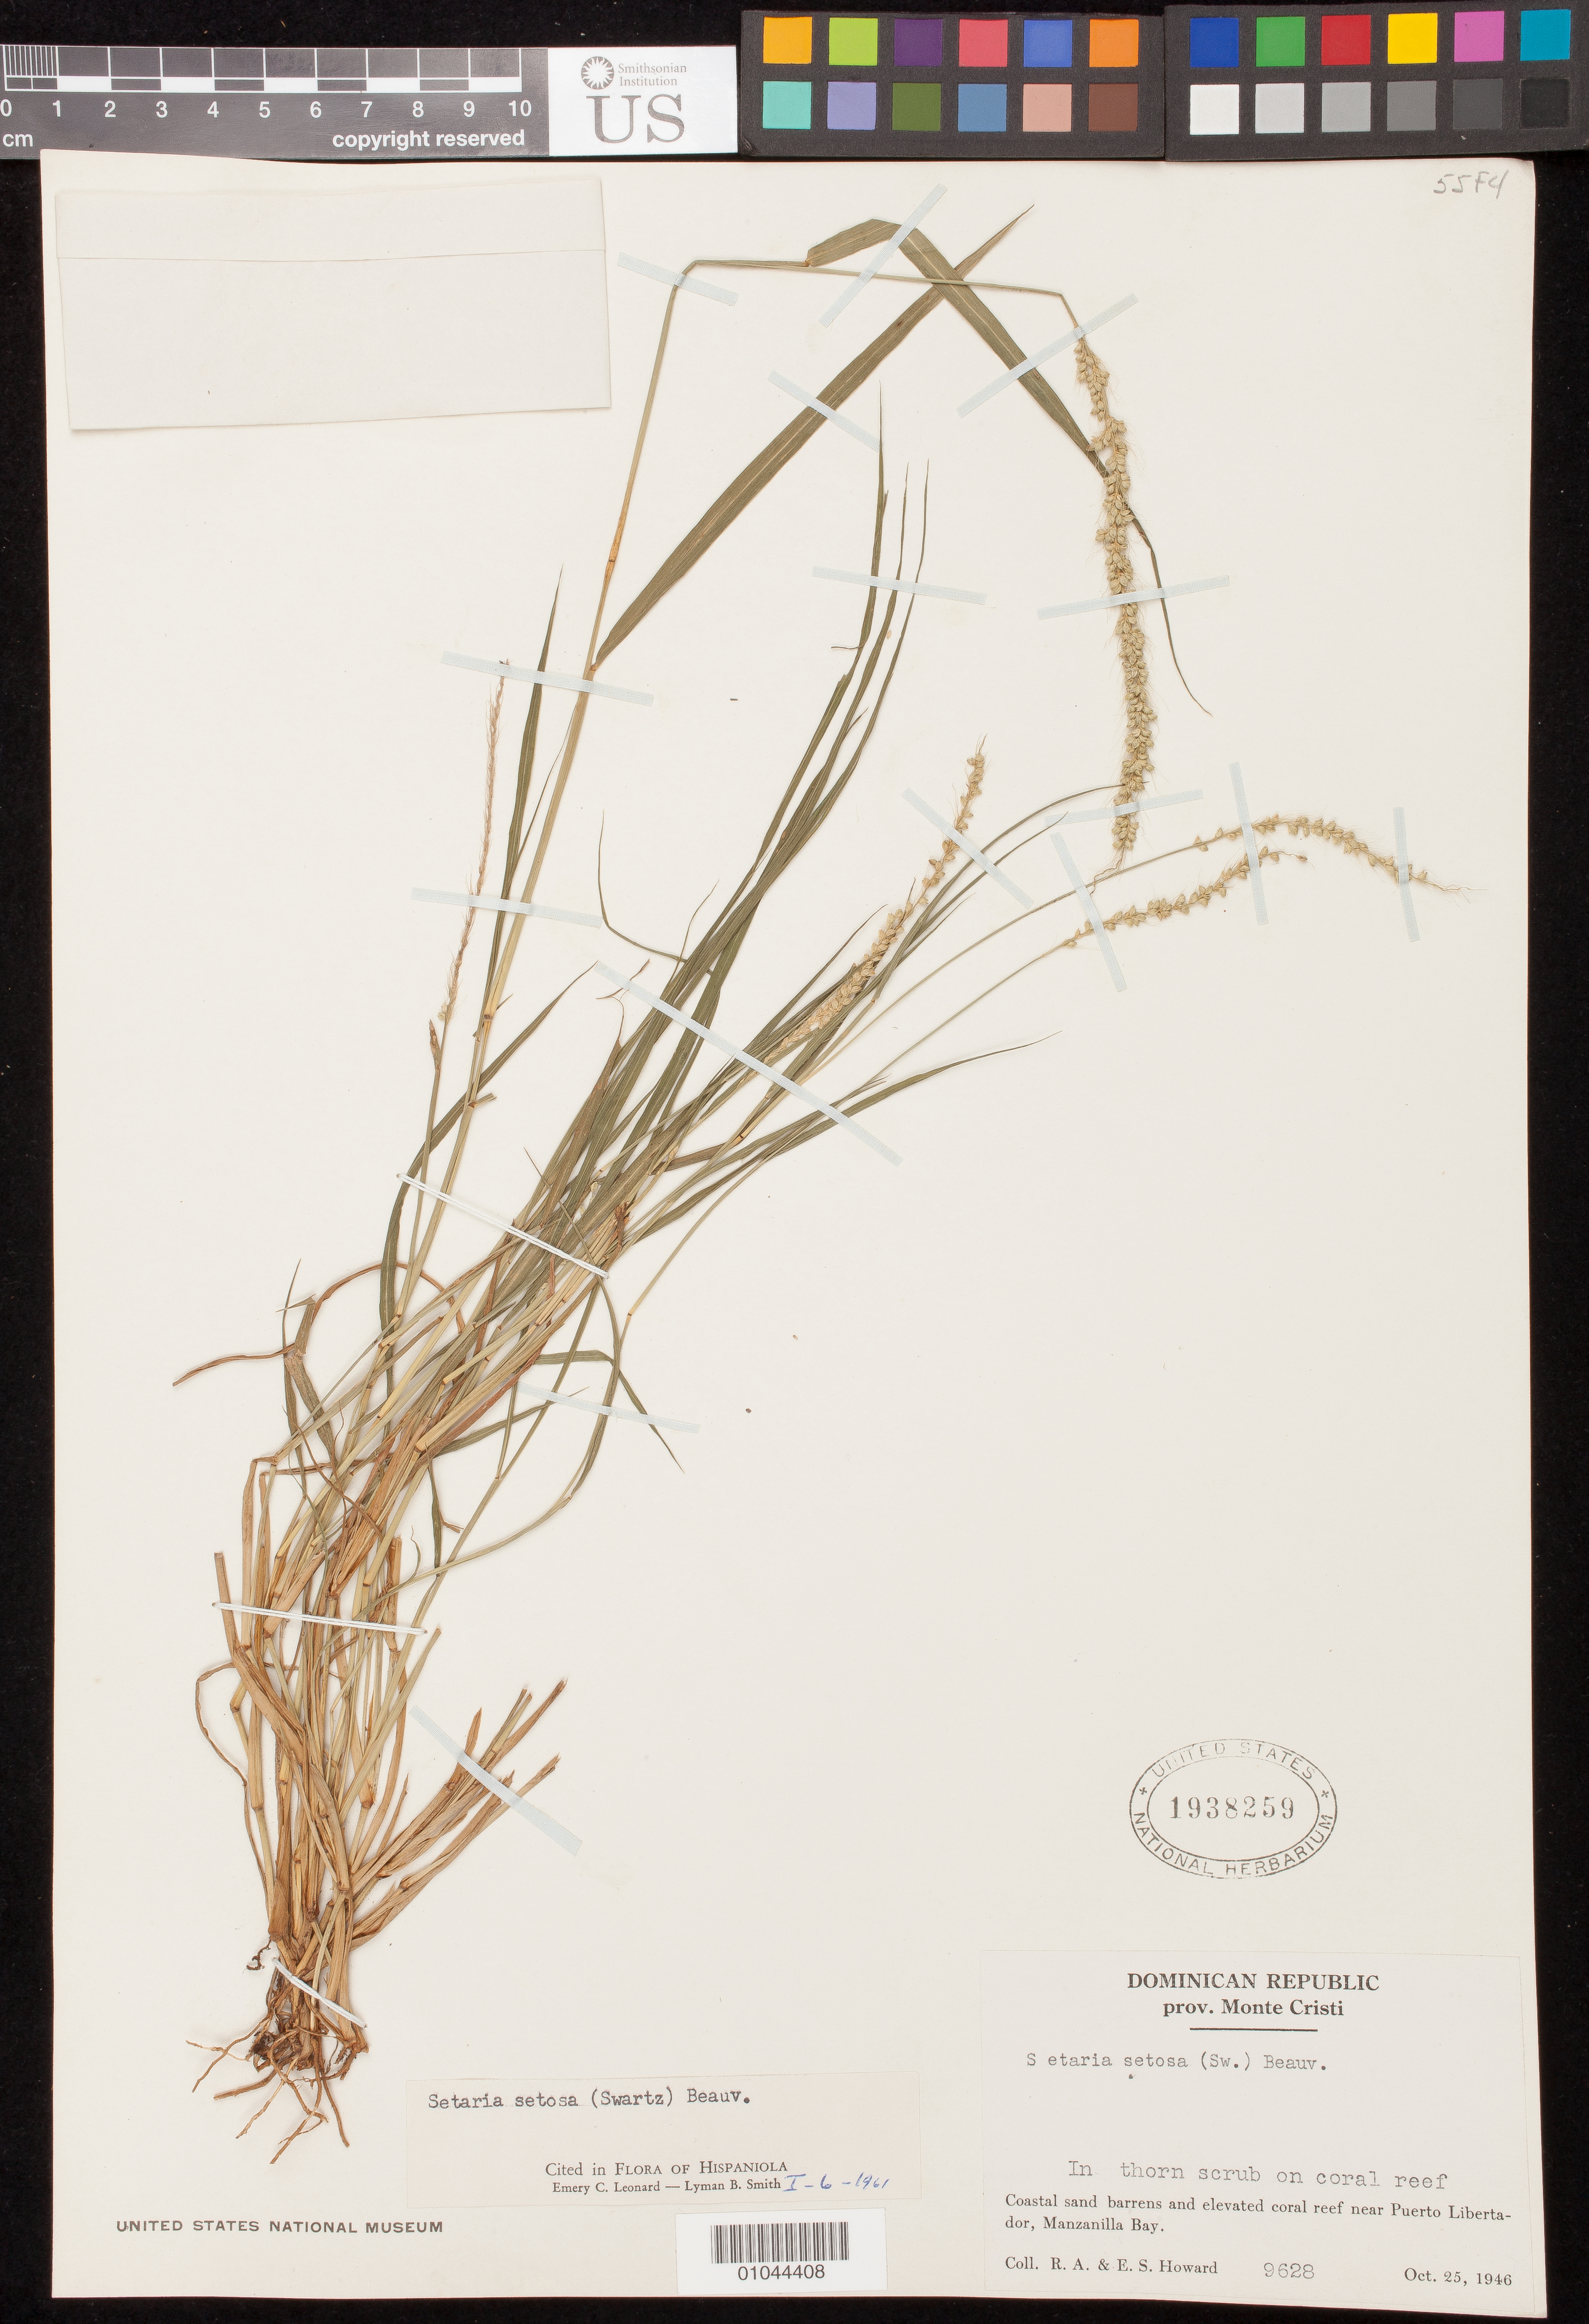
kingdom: Plantae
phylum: Tracheophyta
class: Liliopsida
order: Poales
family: Poaceae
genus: Setaria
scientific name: Setaria setosa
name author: (Sw.) P. Beauv.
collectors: E. S. Howard & R. A. Howard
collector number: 9628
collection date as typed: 25 Oct 1946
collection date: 1946-10-25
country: Dominican Republic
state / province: Monte Cristi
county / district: Monción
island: Hispaniola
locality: Coastal sand barrens and elevated coral reef near Puerto Liberador, Manzanilla Bay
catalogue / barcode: US 1938259